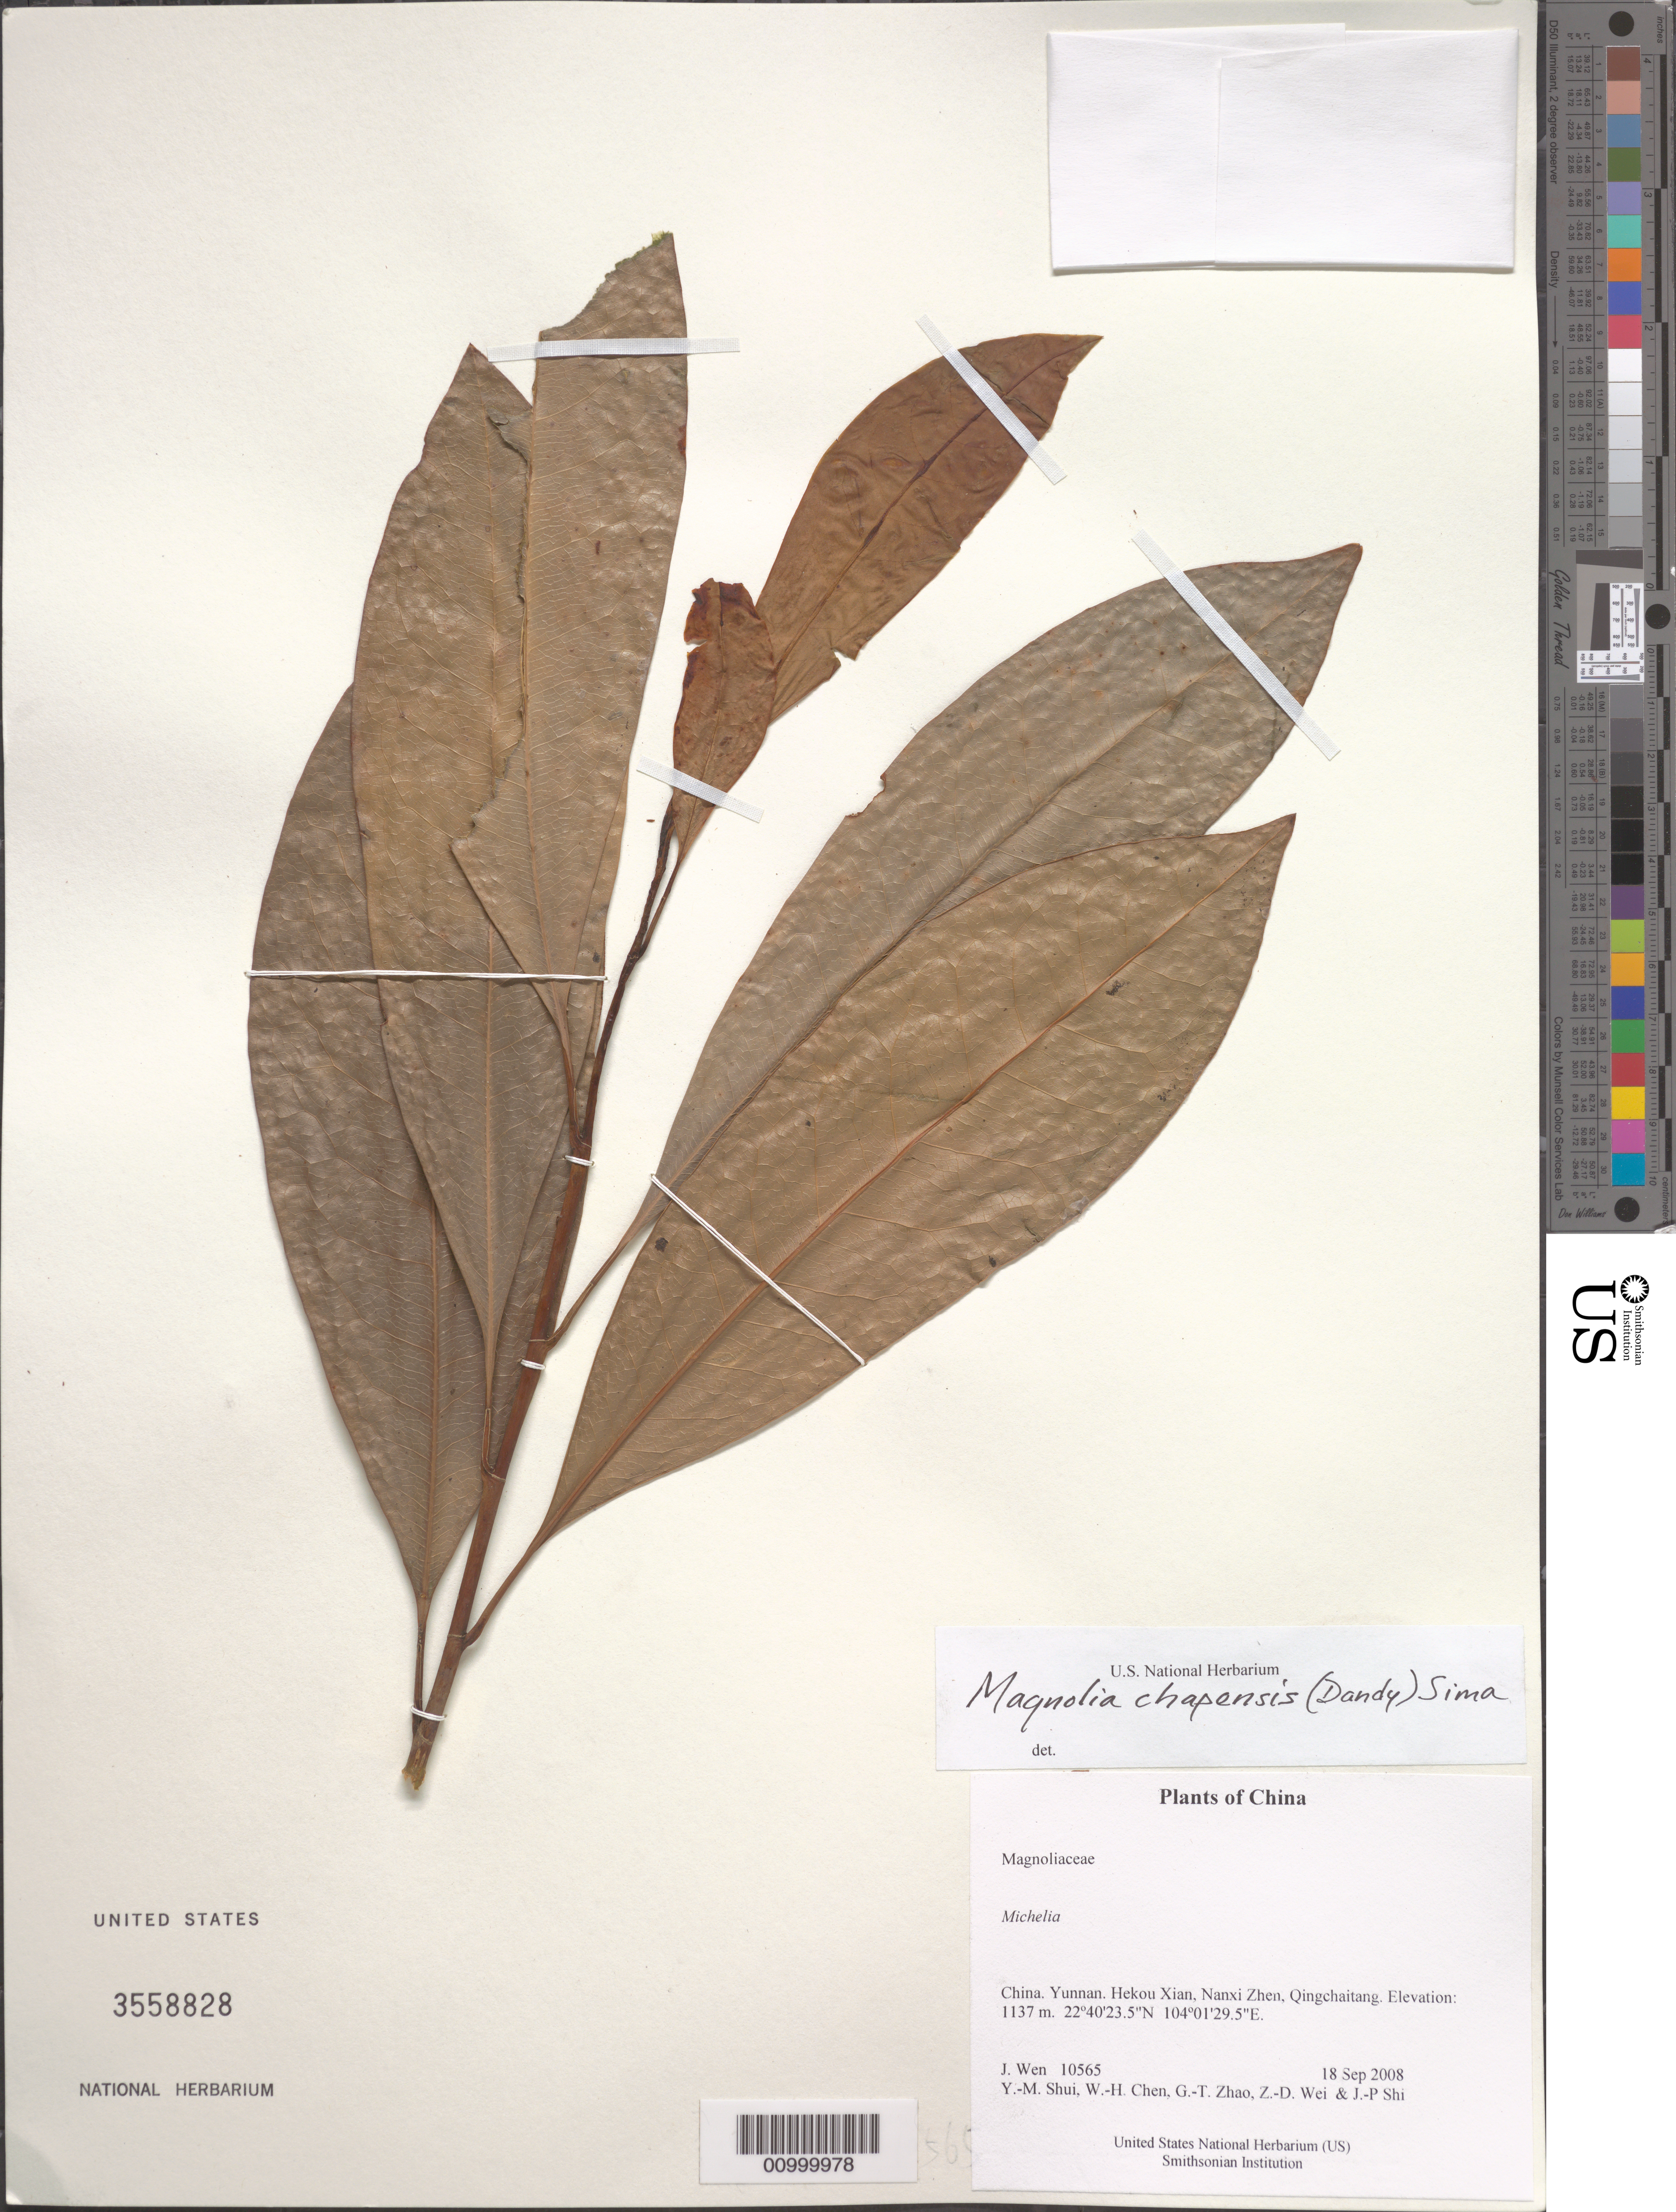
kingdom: Plantae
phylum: Tracheophyta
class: Magnoliopsida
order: Magnoliales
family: Magnoliaceae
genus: Magnolia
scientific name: Magnolia chapensis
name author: (Dandy) Sima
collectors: J. Wen, Y. Shui, W. Chen, G. Zhao, Z. Wei & J. Shi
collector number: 10565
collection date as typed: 18 Sep 2008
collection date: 2008-09-18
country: China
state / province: Yunnan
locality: Hekou Xian, Nanxi Zhen, Qingchaitang.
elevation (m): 1137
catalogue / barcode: US 3558828